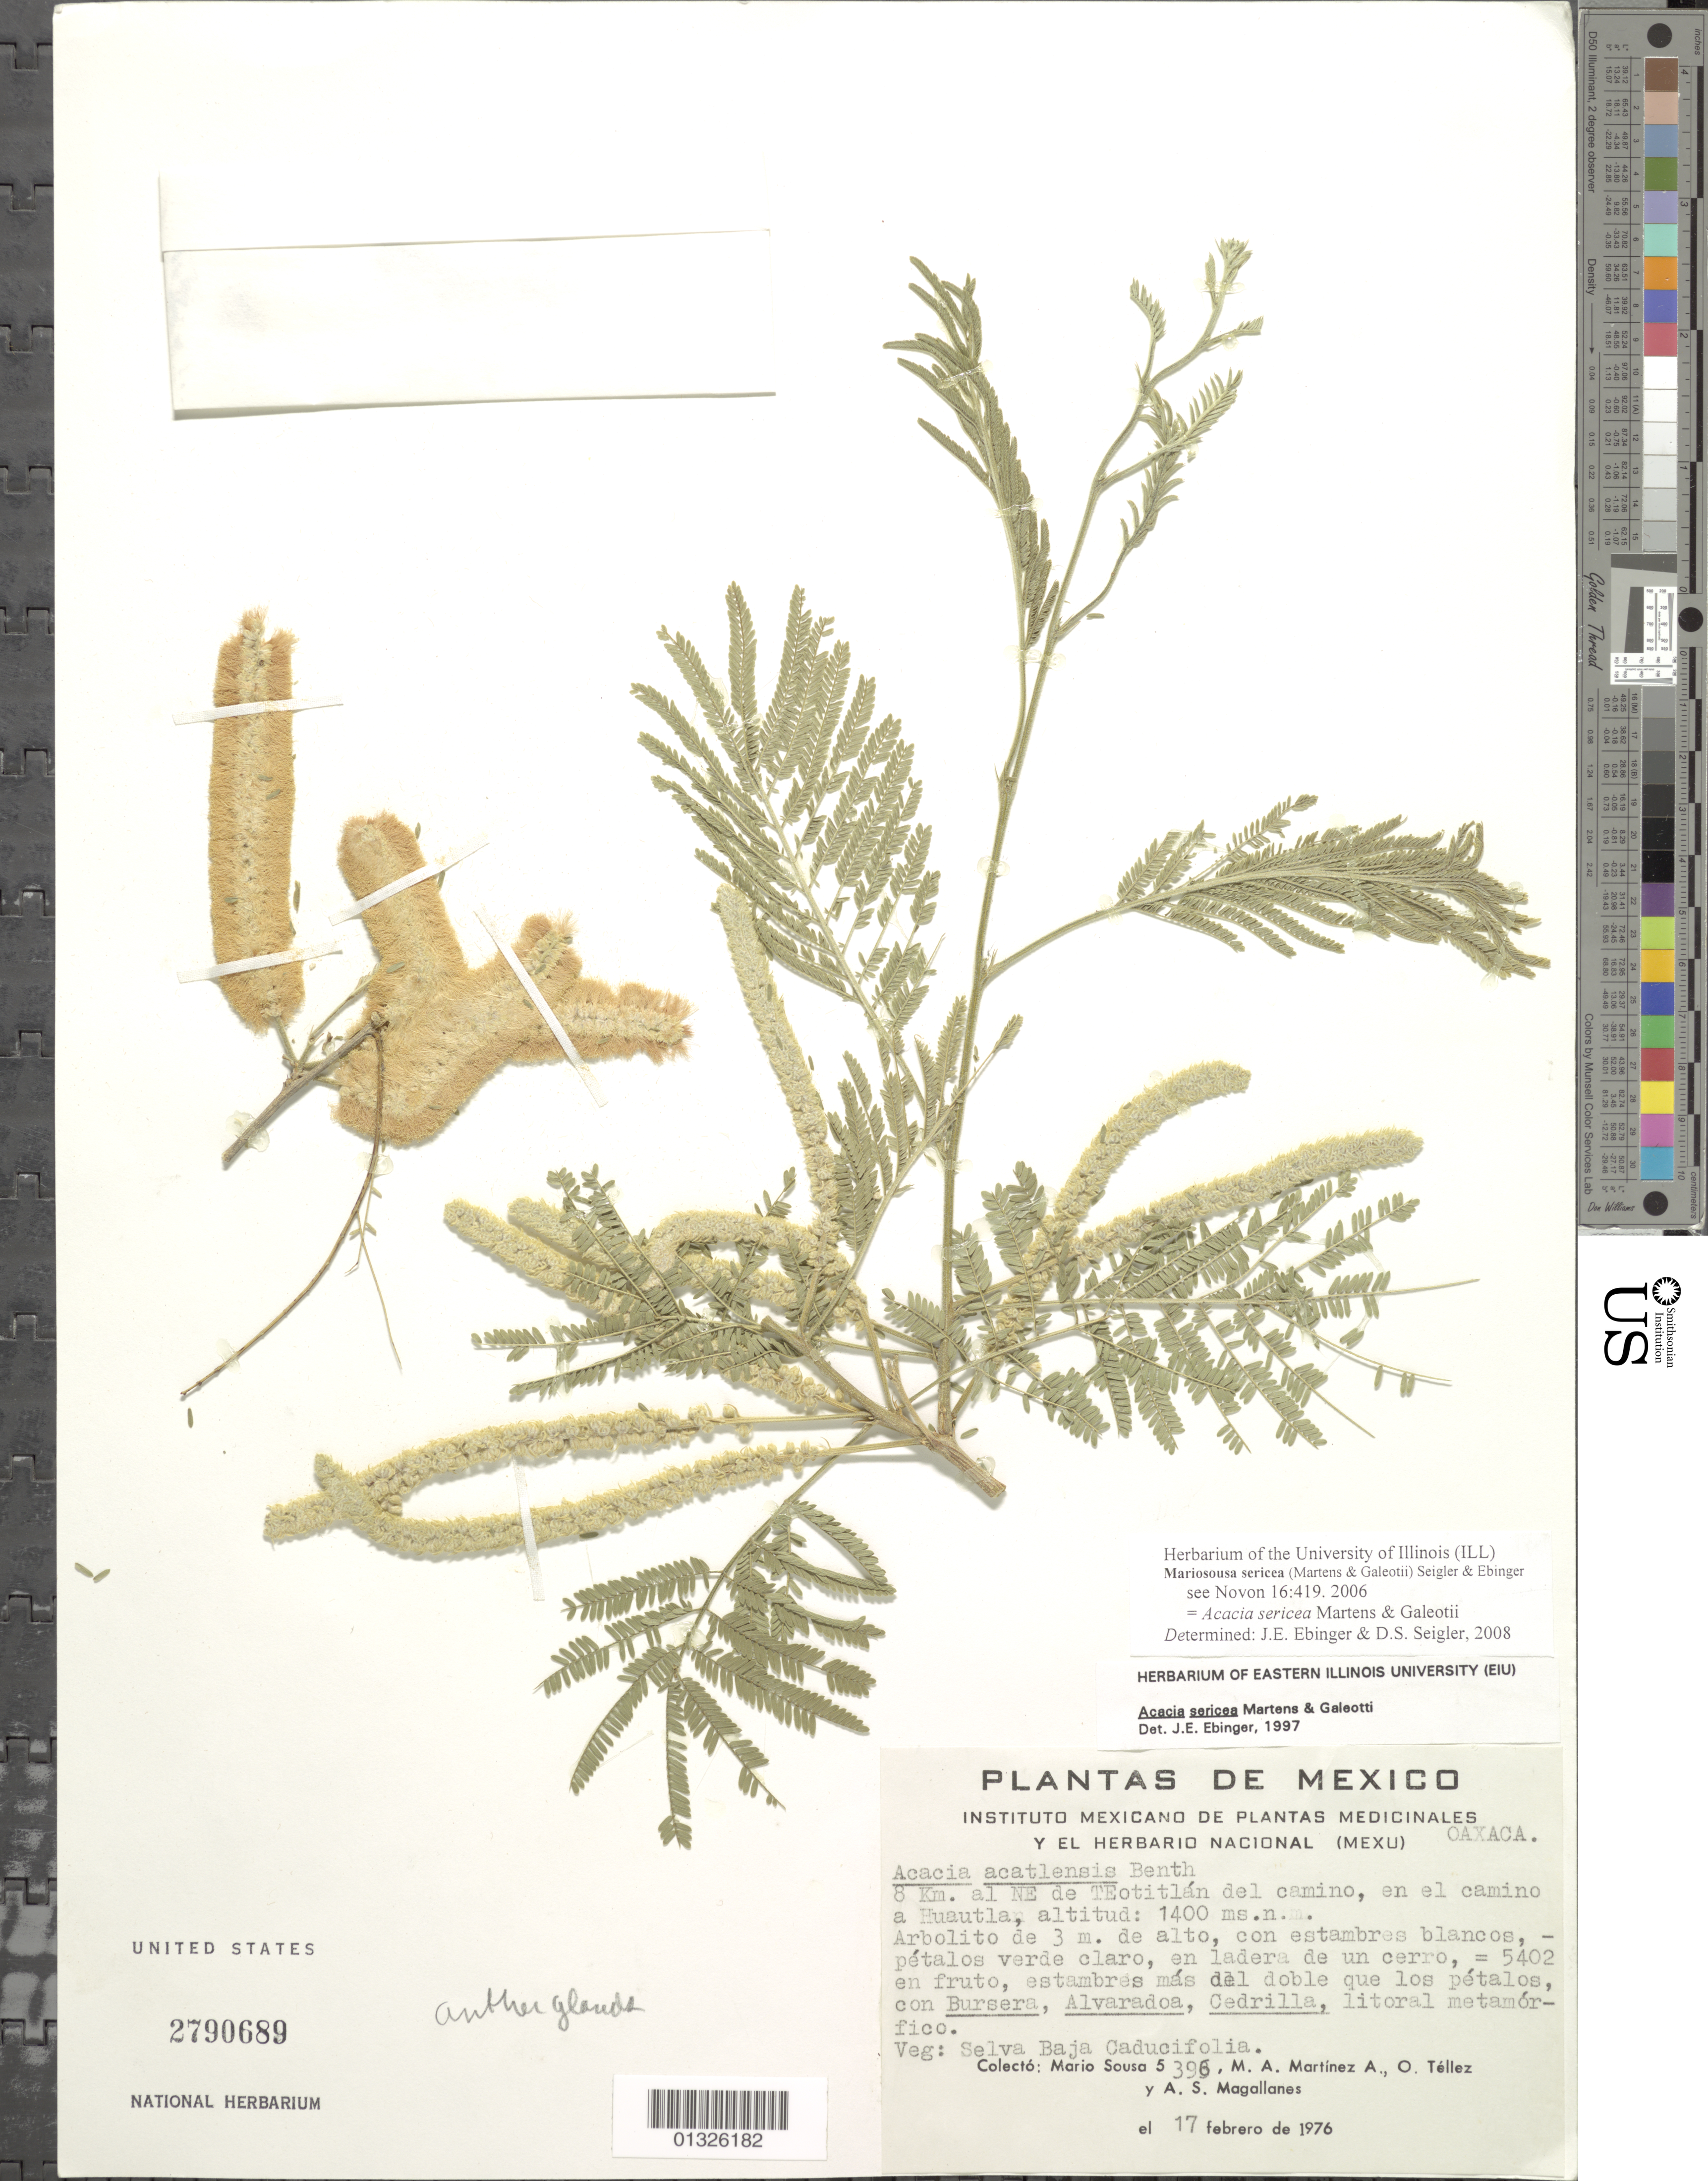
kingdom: Plantae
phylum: Tracheophyta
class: Magnoliopsida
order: Fabales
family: Fabaceae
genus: Mariosousa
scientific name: Mariosousa sericea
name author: (M. Martens & Galeotti) Seigler & Ebinger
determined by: Ebinger, J. E.; Seigler, David S.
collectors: M. Sousa S., M. A. Martínez Alfaro, O. Téllez V. & A. Magallanes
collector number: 396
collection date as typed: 17 Feb 1976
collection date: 1976-02-17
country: Mexico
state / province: Oaxaca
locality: A 8 km. al NE de Teotitlán del Camino, en el camino a Huautlan.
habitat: Selva Baja Caducifolia.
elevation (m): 1400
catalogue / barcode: US 2790689